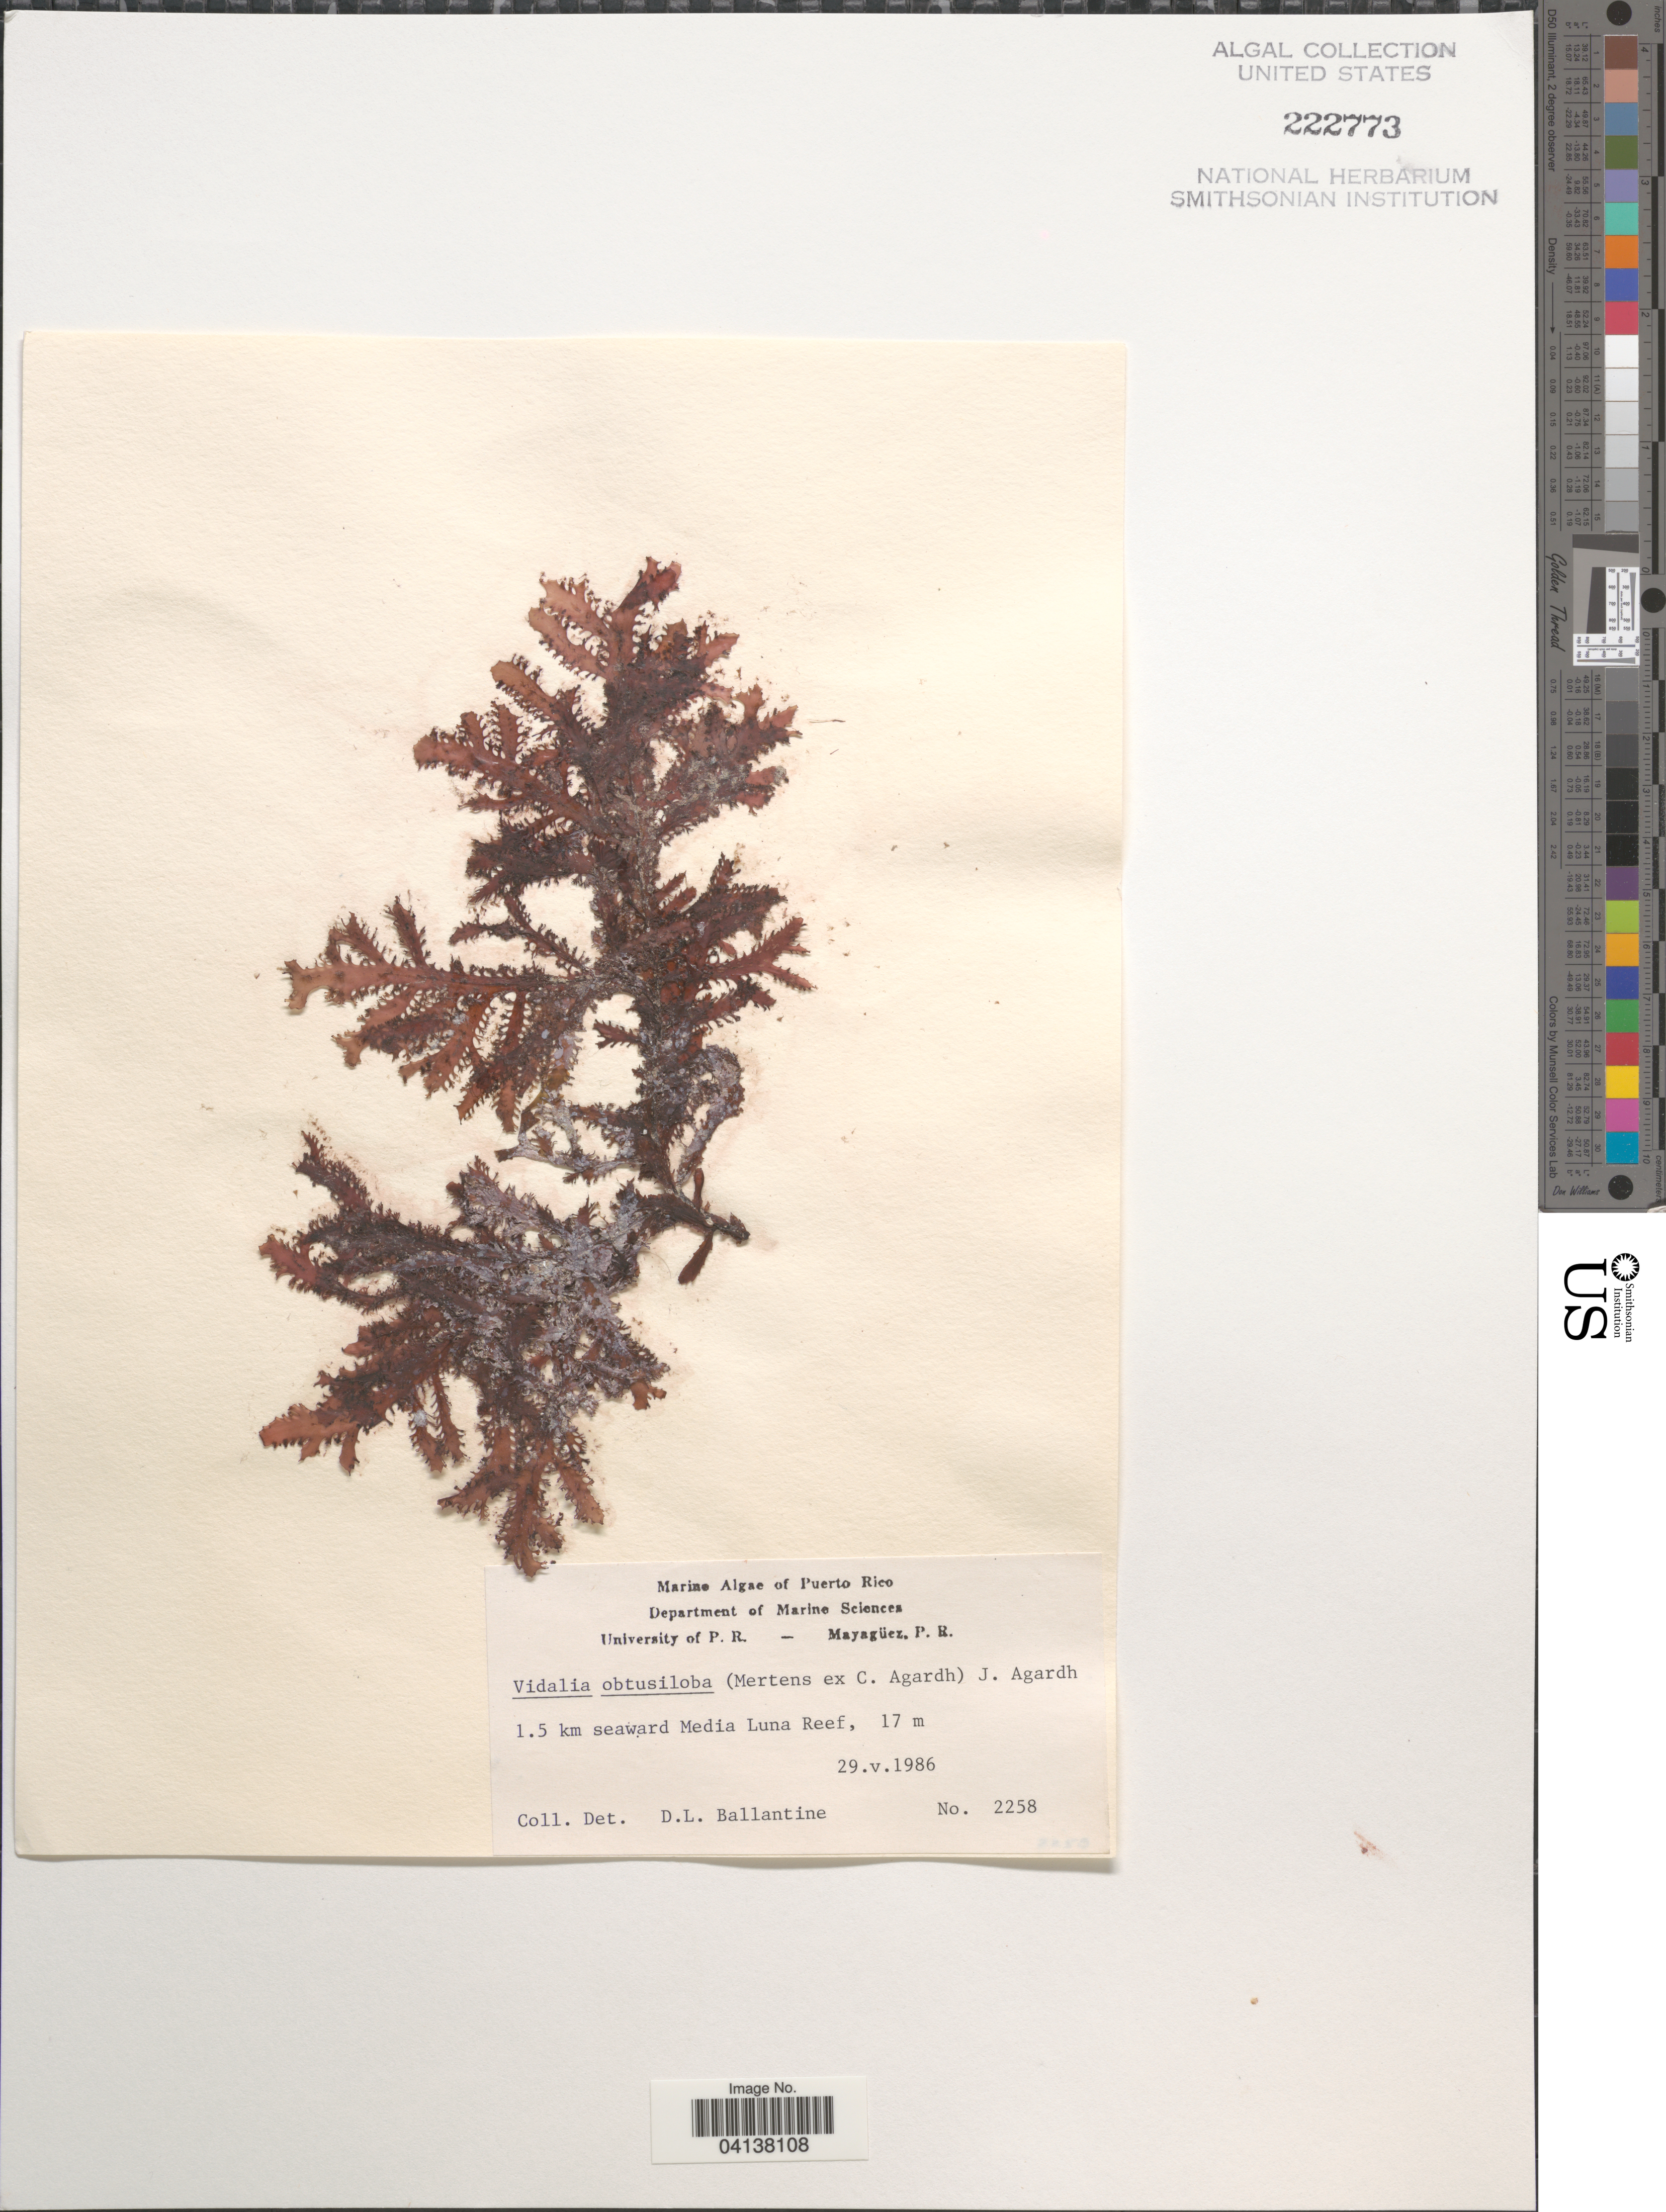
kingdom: Plantae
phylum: Rhodophyta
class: Florideophyceae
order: Ceramiales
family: Rhodomelaceae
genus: Osmundaria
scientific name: Osmundaria obtusiloba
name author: (C. Agardh) R.E. Norris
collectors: D.L. Ballantine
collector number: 2258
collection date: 1986-05-29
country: Puerto Rico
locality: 1.5 km seaward Media Luna Reef.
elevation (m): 17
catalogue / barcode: US 222773